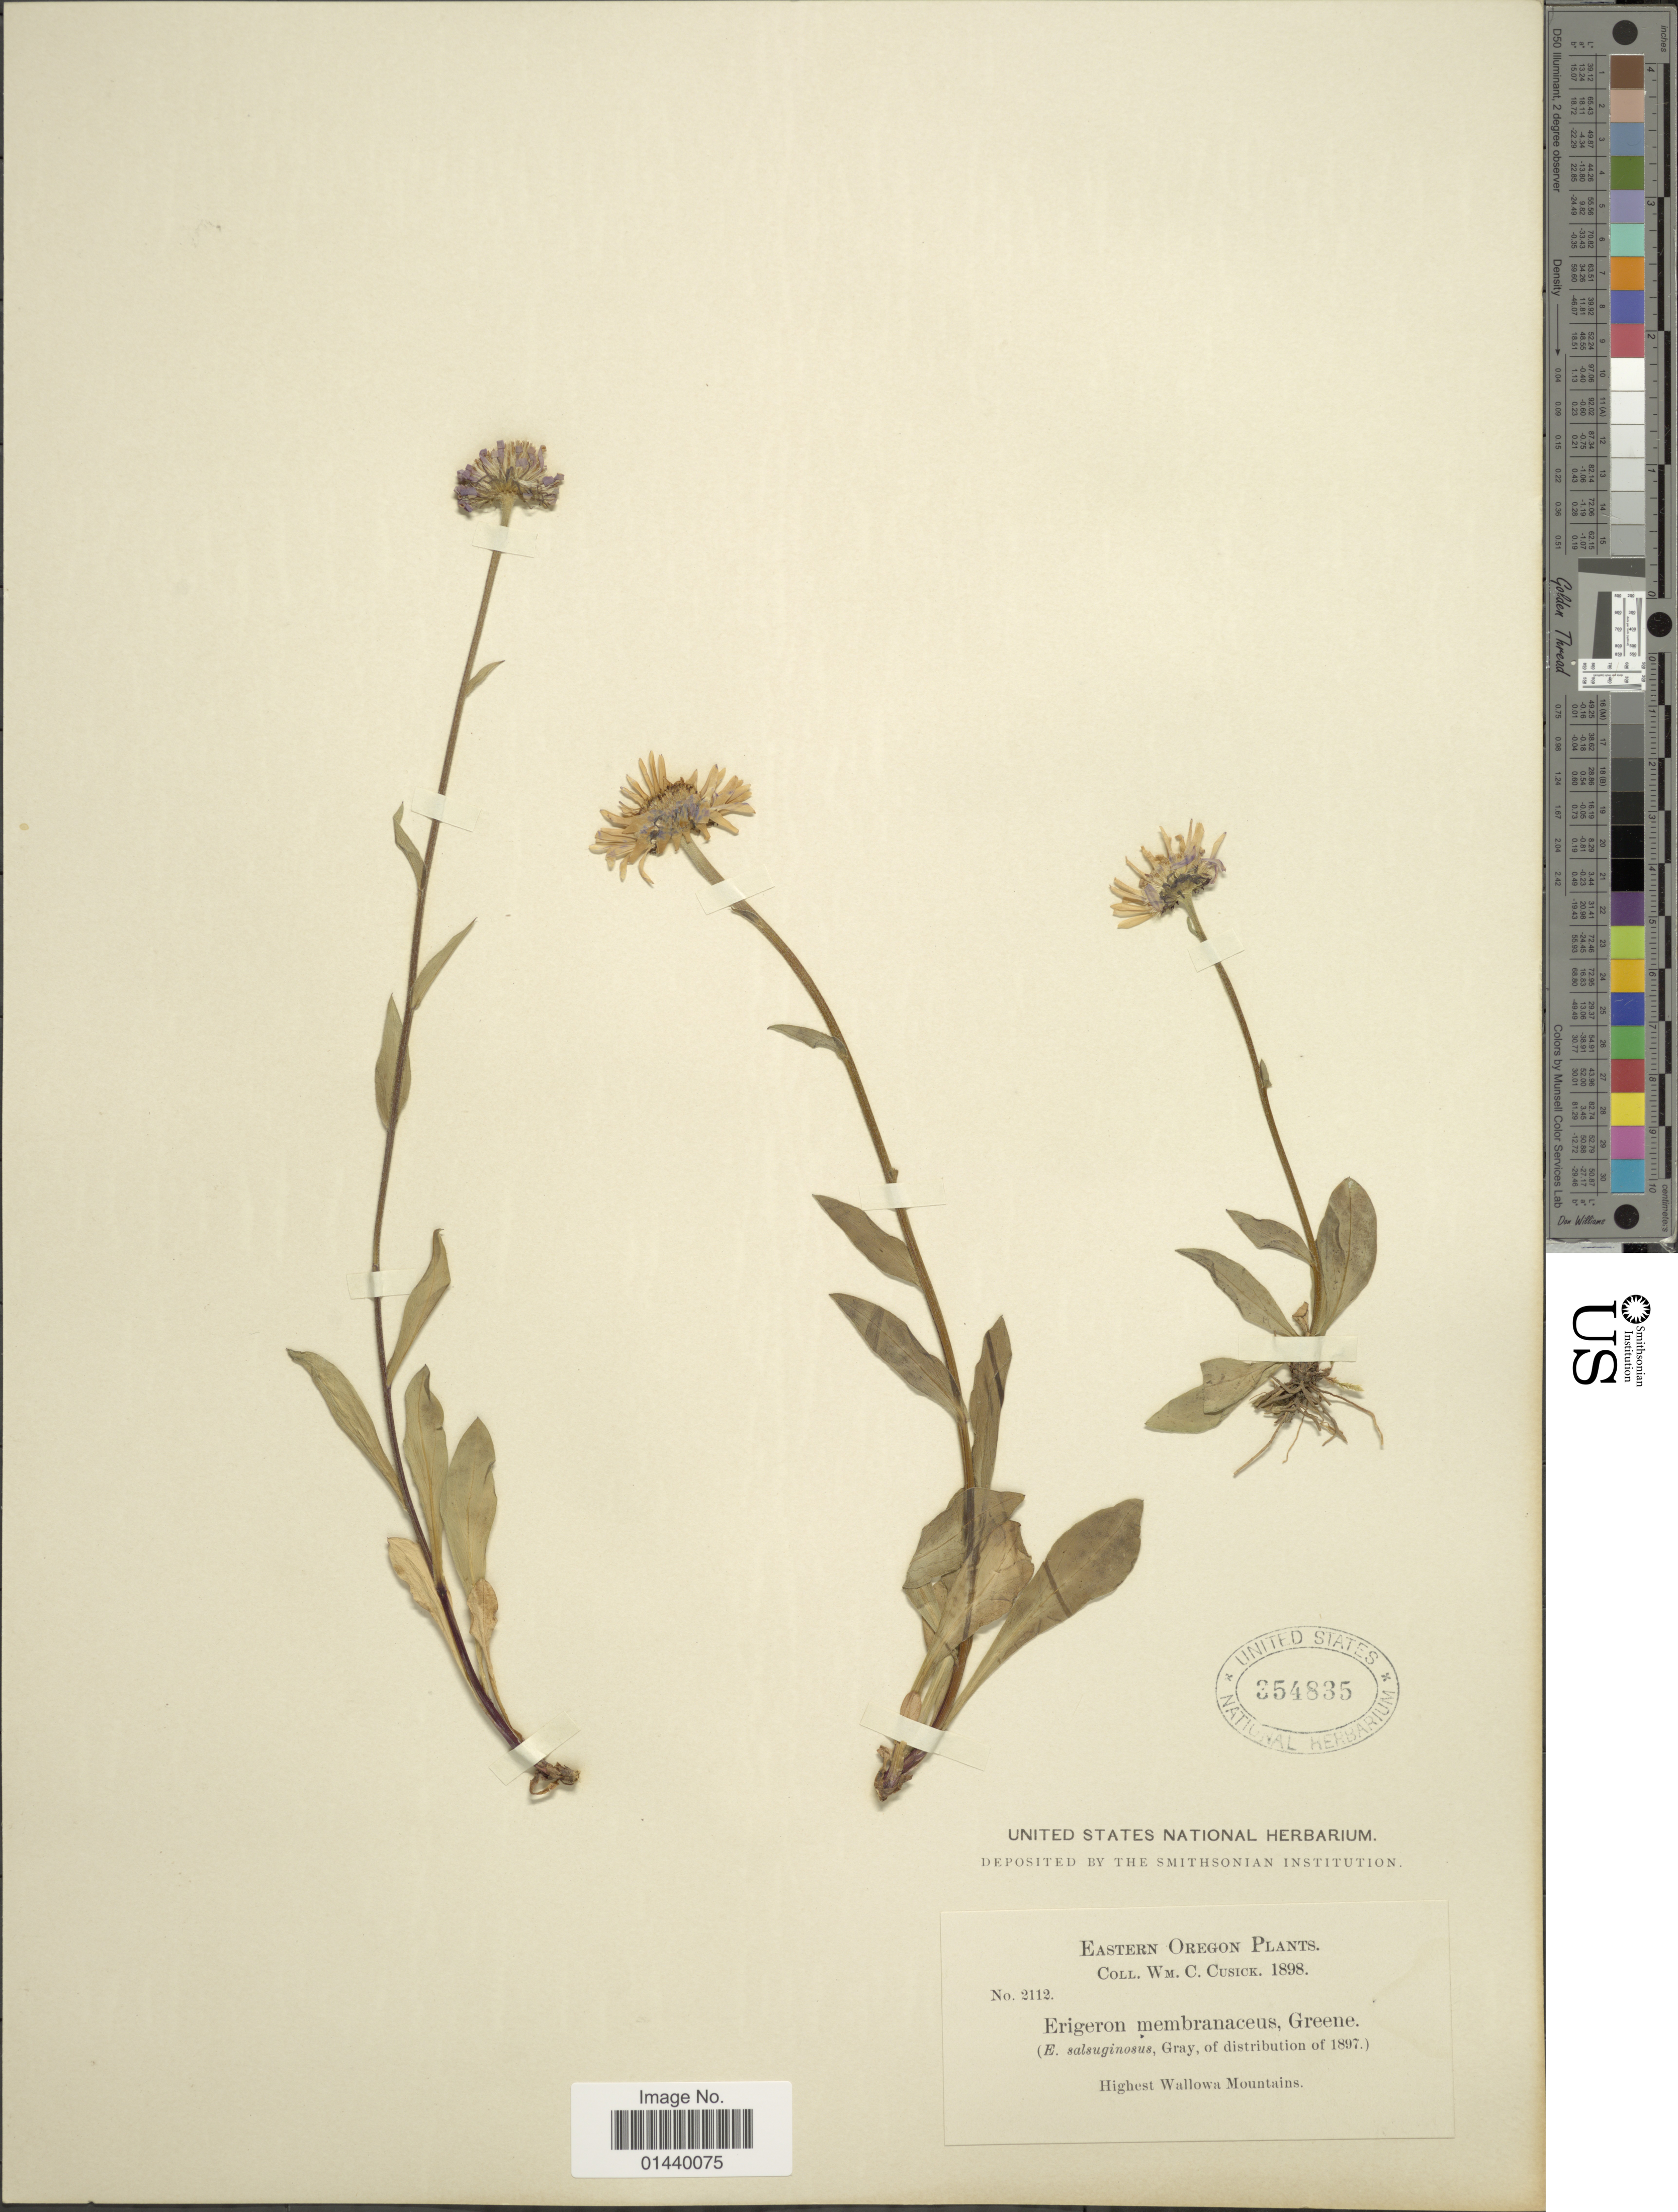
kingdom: Plantae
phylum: Tracheophyta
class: Magnoliopsida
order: Asterales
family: Asteraceae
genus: Erigeron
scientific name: Erigeron salsuginosus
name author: (Richardson ex R. Br.) A. Gray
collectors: W. C. Cusick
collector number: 2112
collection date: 1898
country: United States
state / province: Oregon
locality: Eastern Oregon. Highest Wallowa Mountains.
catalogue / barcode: US 354835